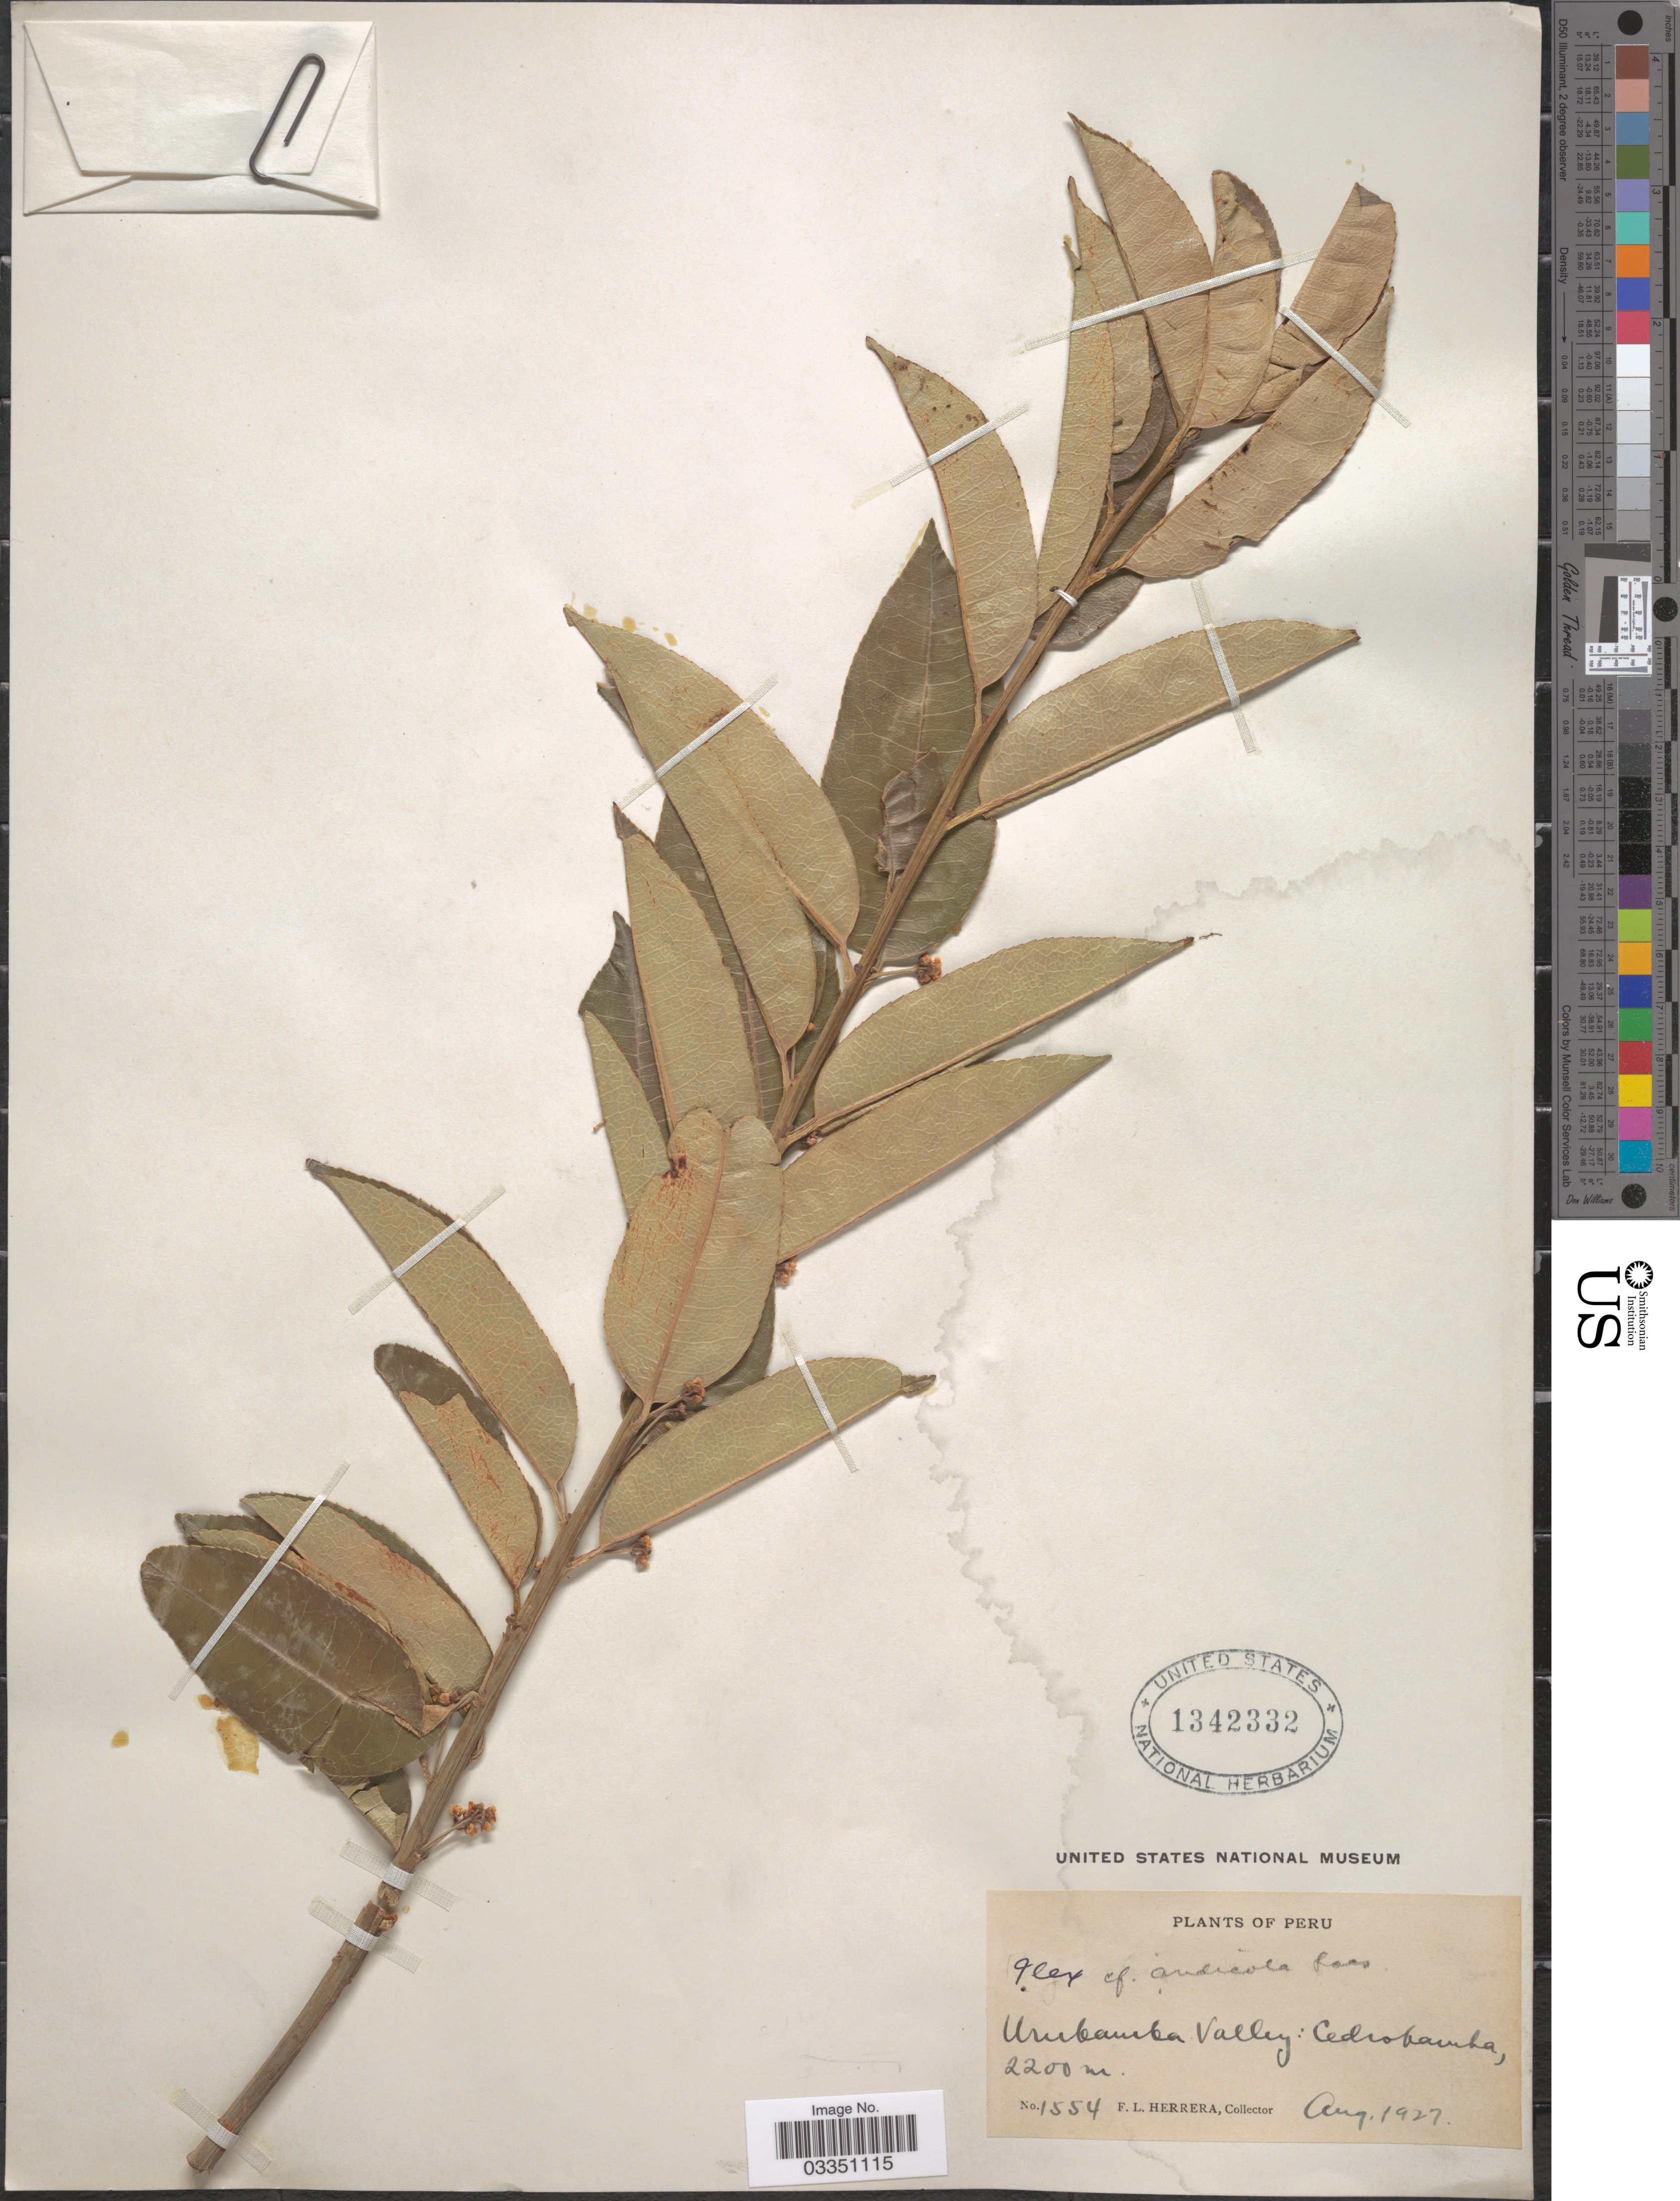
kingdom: Plantae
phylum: Tracheophyta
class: Magnoliopsida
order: Aquifoliales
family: Aquifoliaceae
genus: Ilex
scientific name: Ilex andicola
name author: Loes.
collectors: F. L. Herrera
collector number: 1554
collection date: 1927-08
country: Peru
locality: Urubamba Valley: Cedrobamba.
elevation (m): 2200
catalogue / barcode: US 1342332